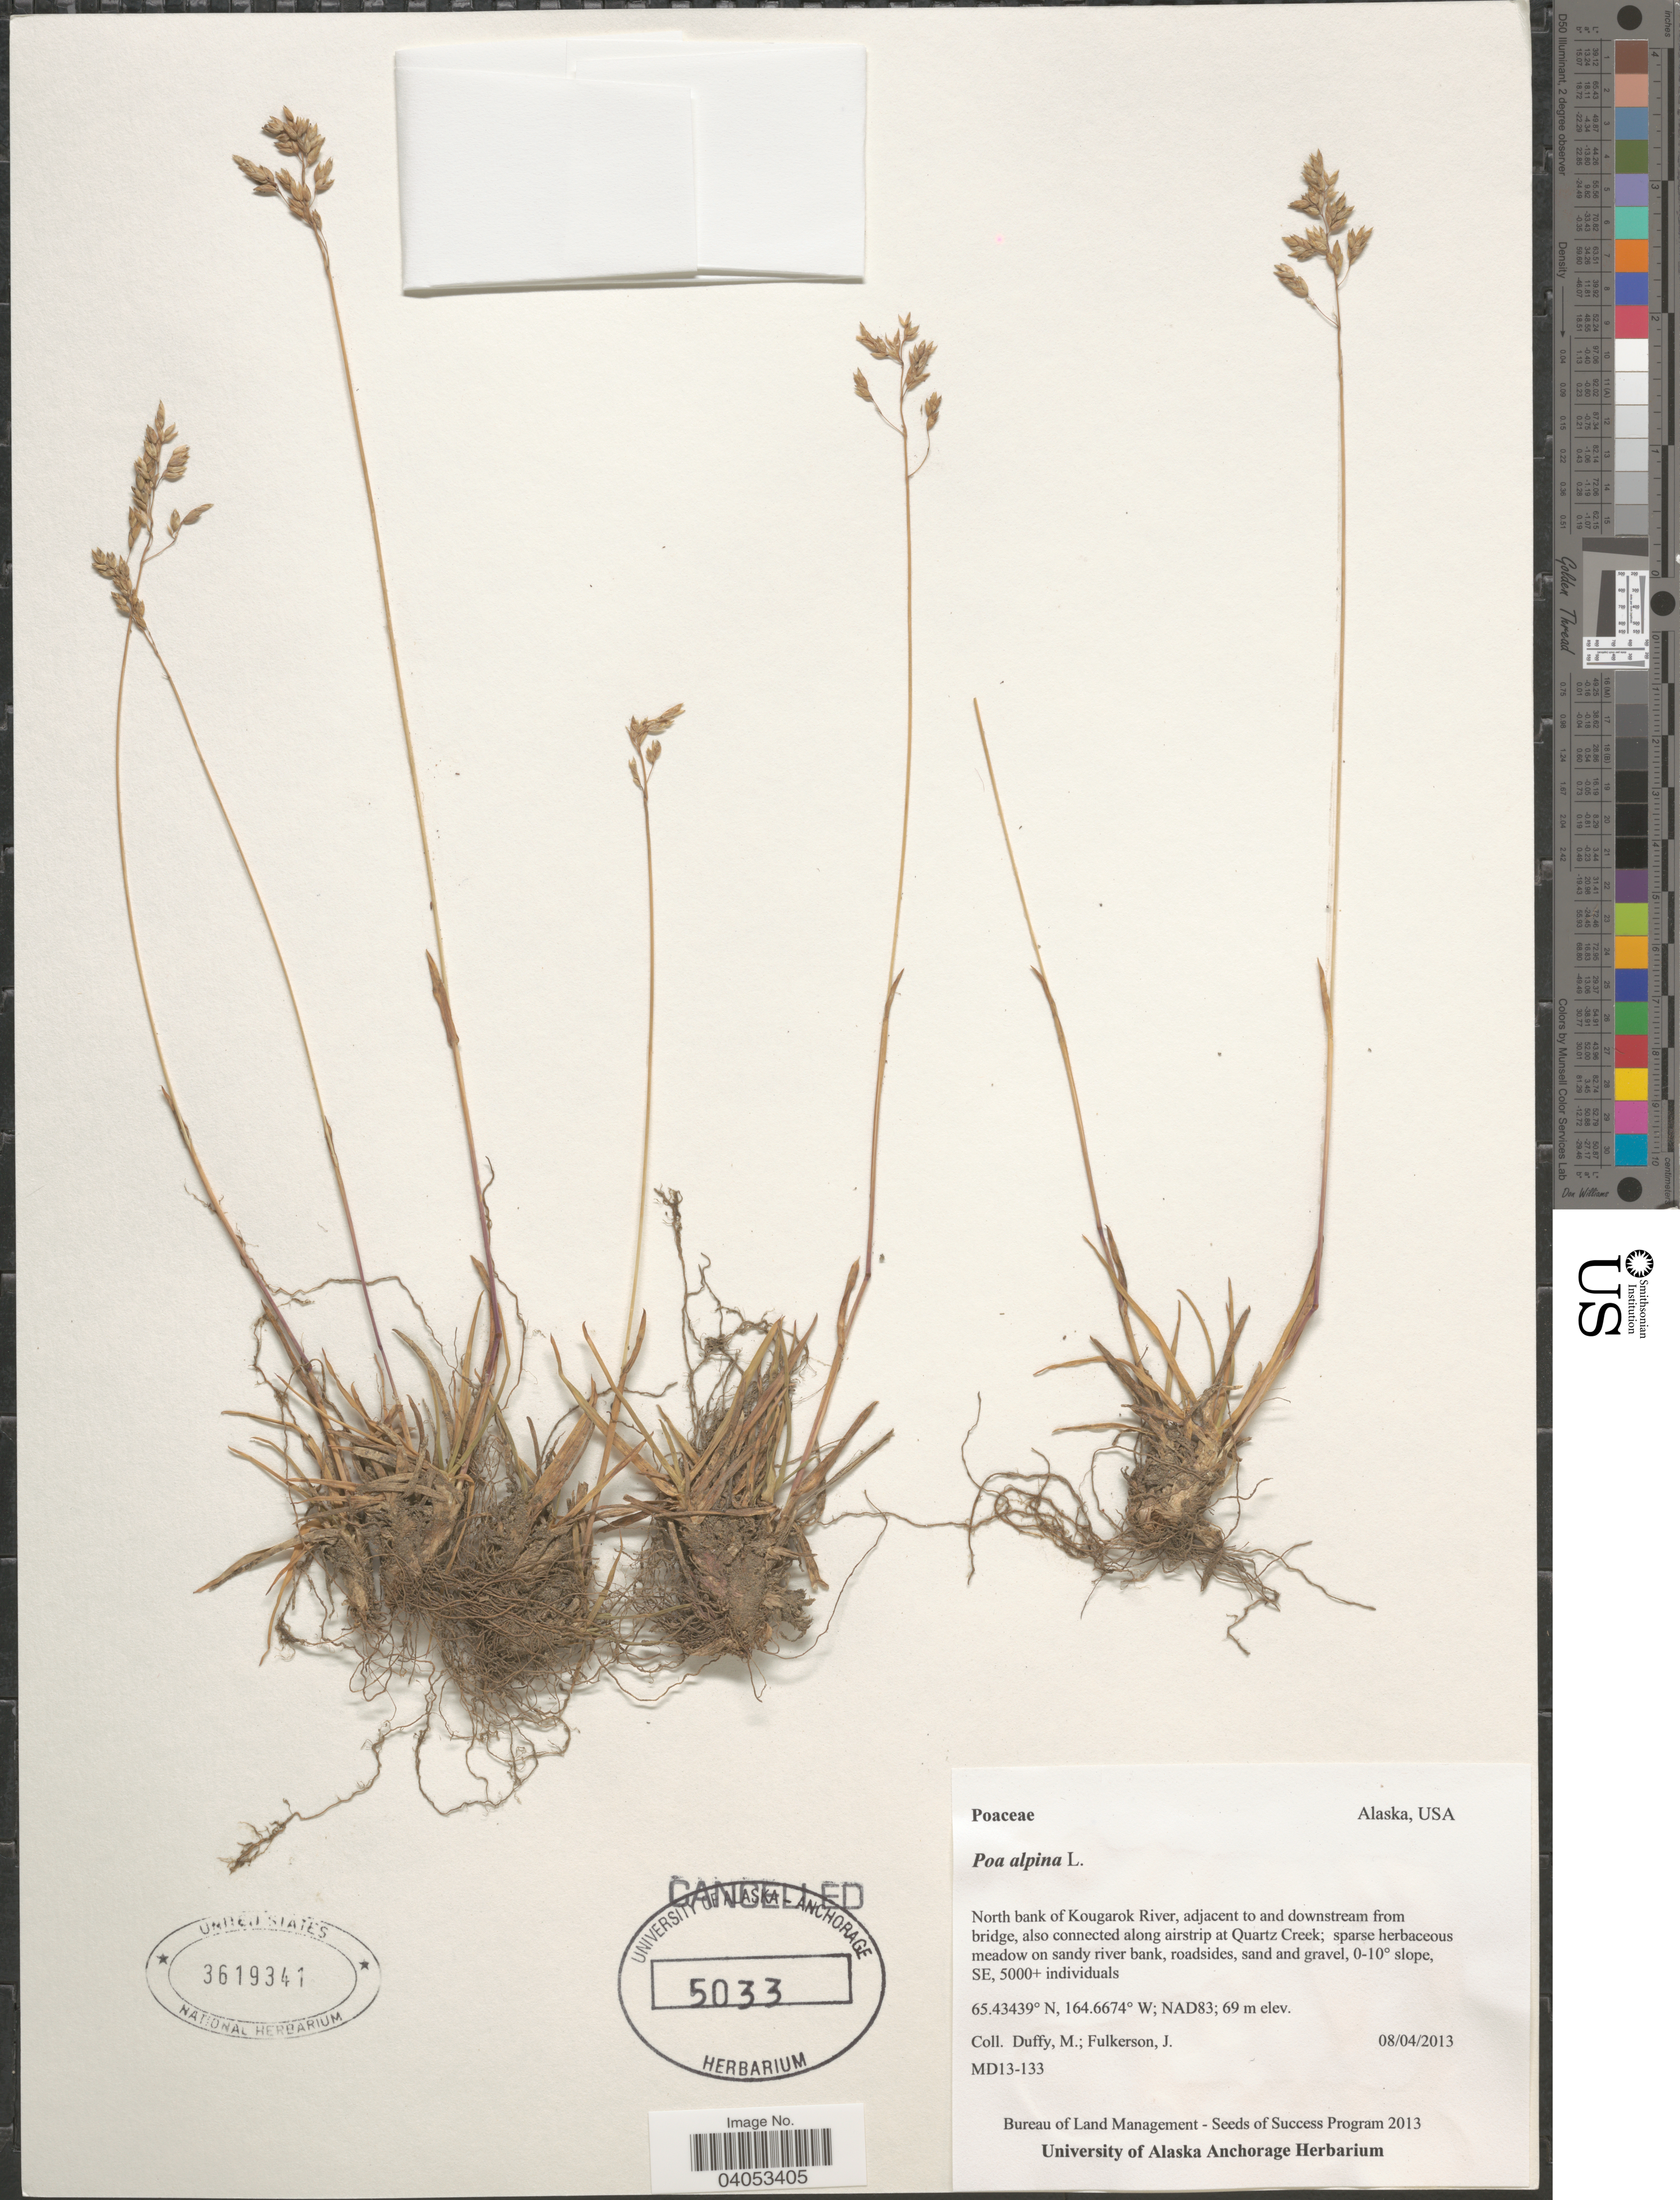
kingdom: Plantae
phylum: Tracheophyta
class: Liliopsida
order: Poales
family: Poaceae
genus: Poa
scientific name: Poa alpina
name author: L.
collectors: M. Duffy & J. Fulkerson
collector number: MD13-133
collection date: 2013-04-08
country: United States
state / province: Alaska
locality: North bank of Kougarok River, adjacent to and downstream from bridge, also connected along airstrip at Quartz Creek; on sandy river bank, roadsides, sand and gravel, 0-10° slope, SE, 5000+ individuals.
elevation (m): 69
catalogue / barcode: US 3619341